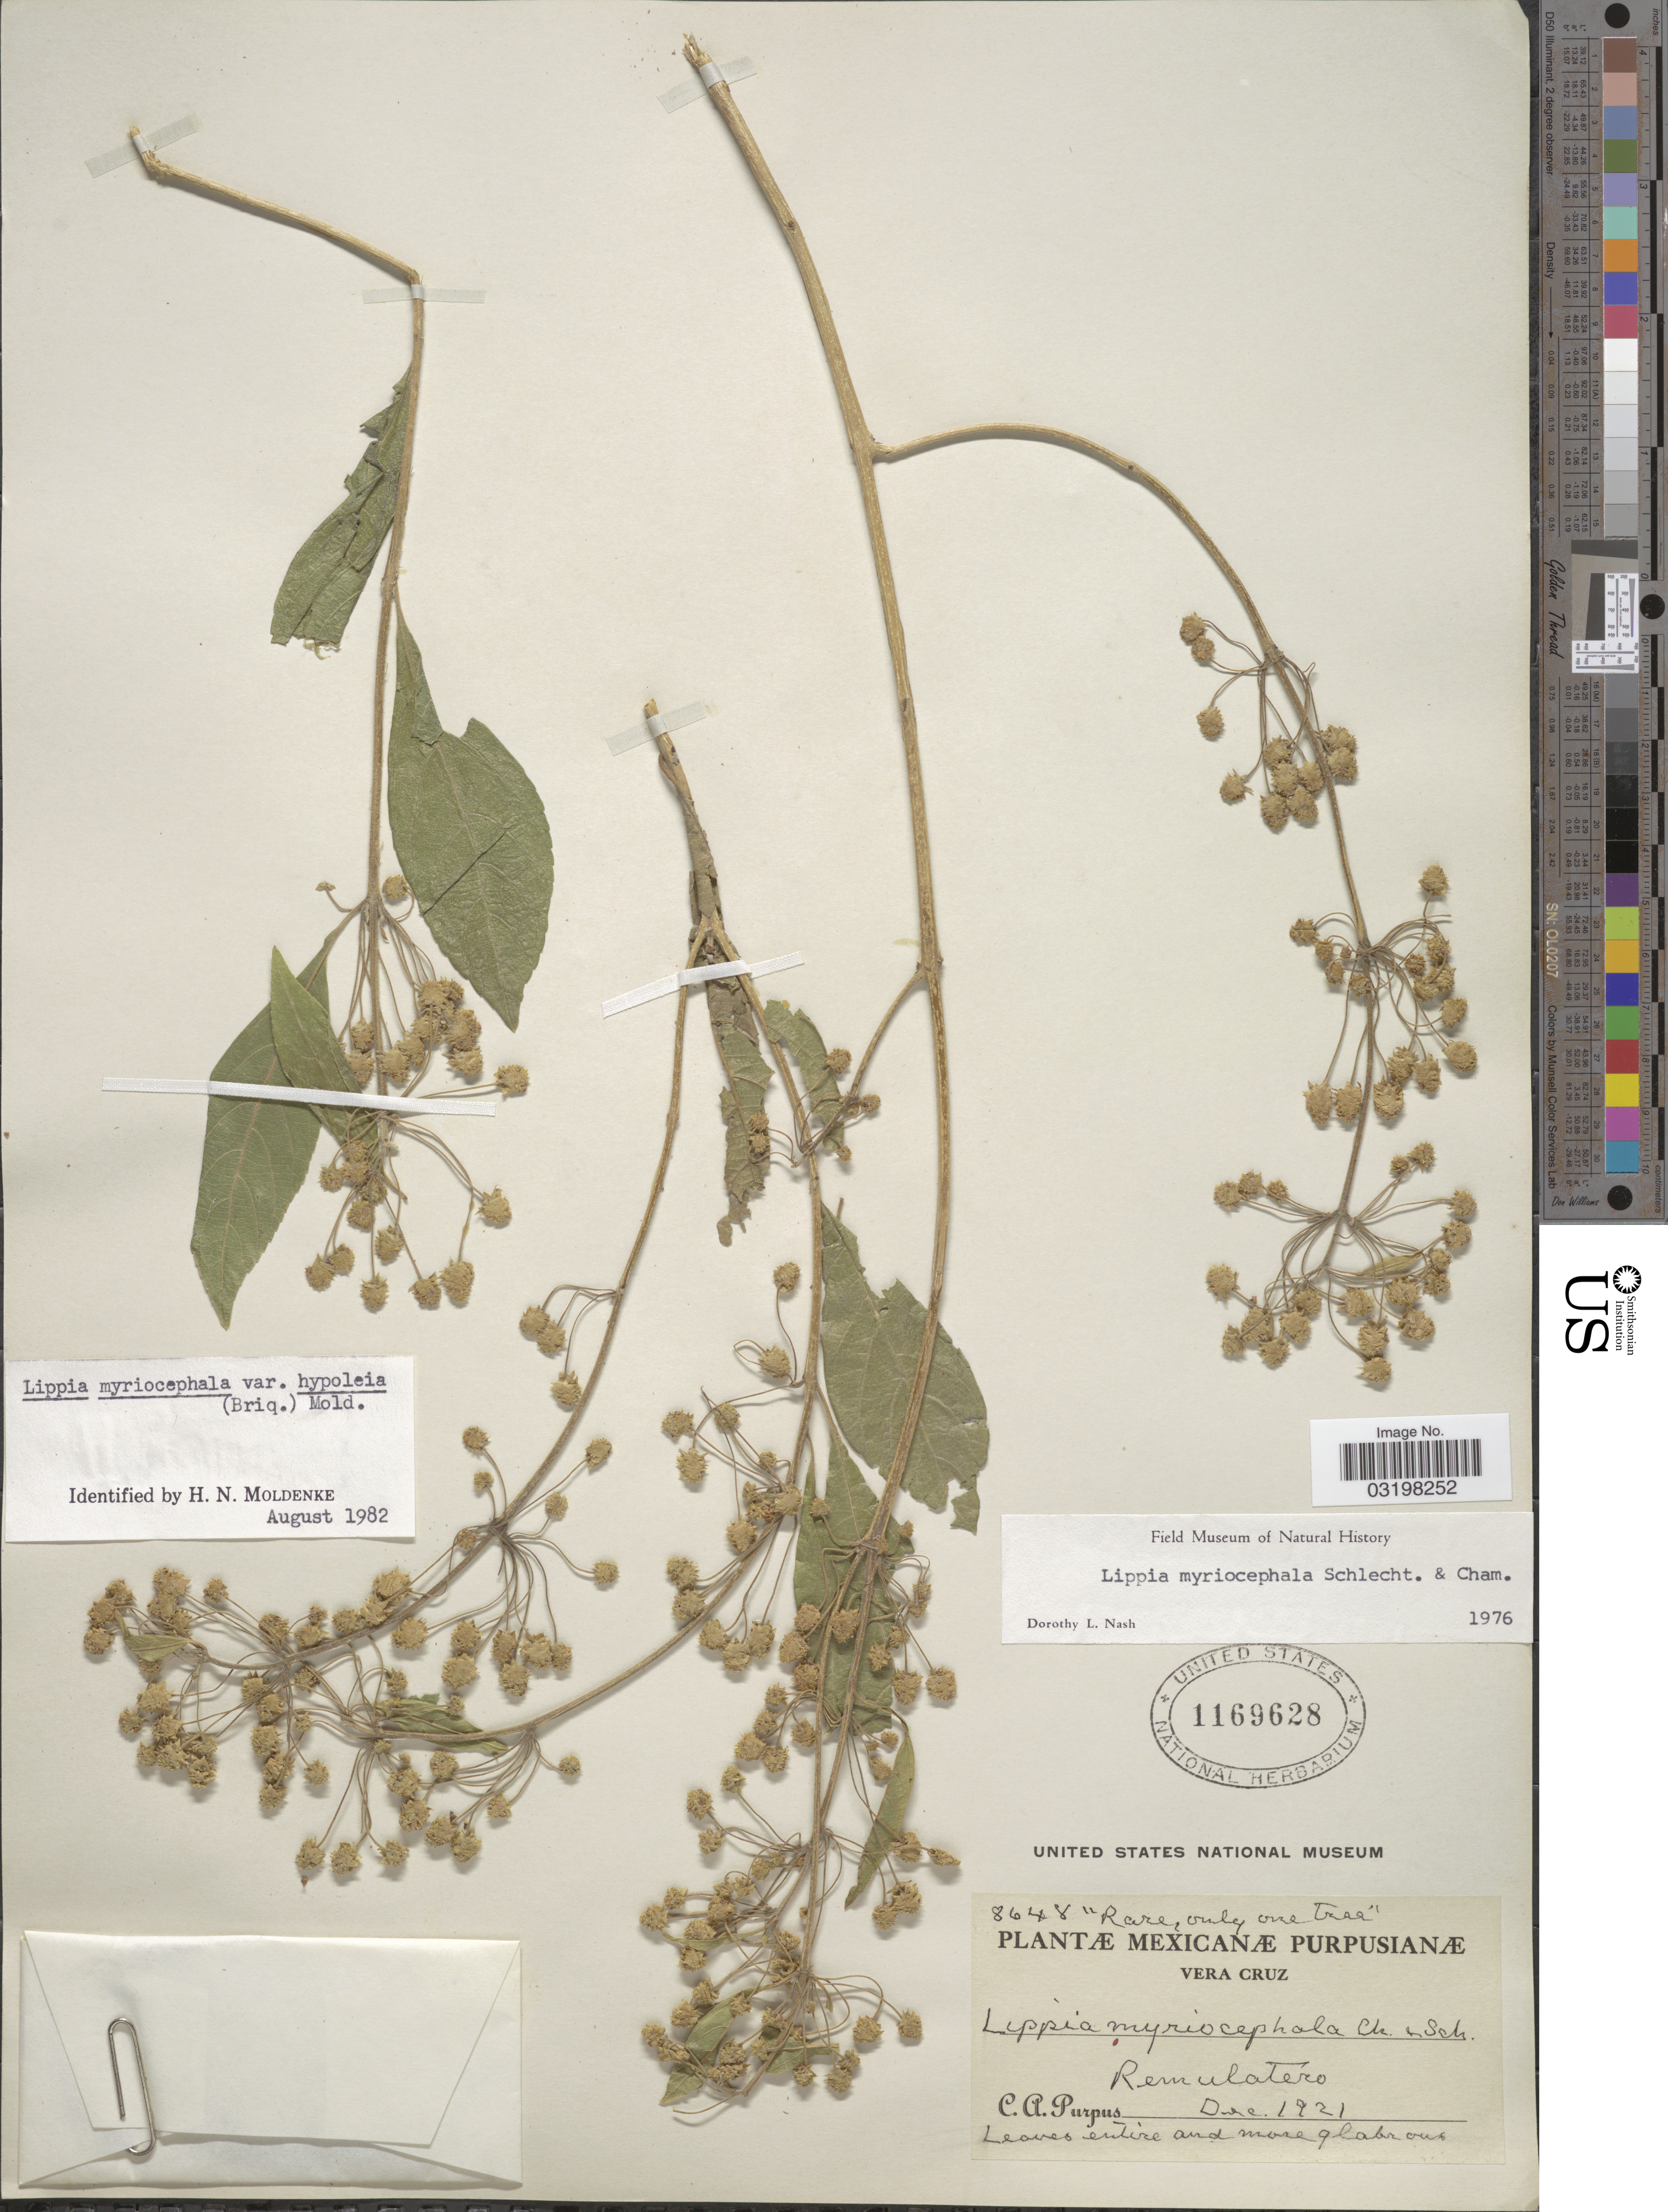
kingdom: Plantae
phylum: Tracheophyta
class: Magnoliopsida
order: Lamiales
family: Verbenaceae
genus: Lippia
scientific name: Lippia myriocephala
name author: Schltdl. & Cham.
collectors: C. A. Purpus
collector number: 8648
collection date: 1921-12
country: Mexico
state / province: Veracruz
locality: Vera Cruz. Remulatero.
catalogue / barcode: US 1169628